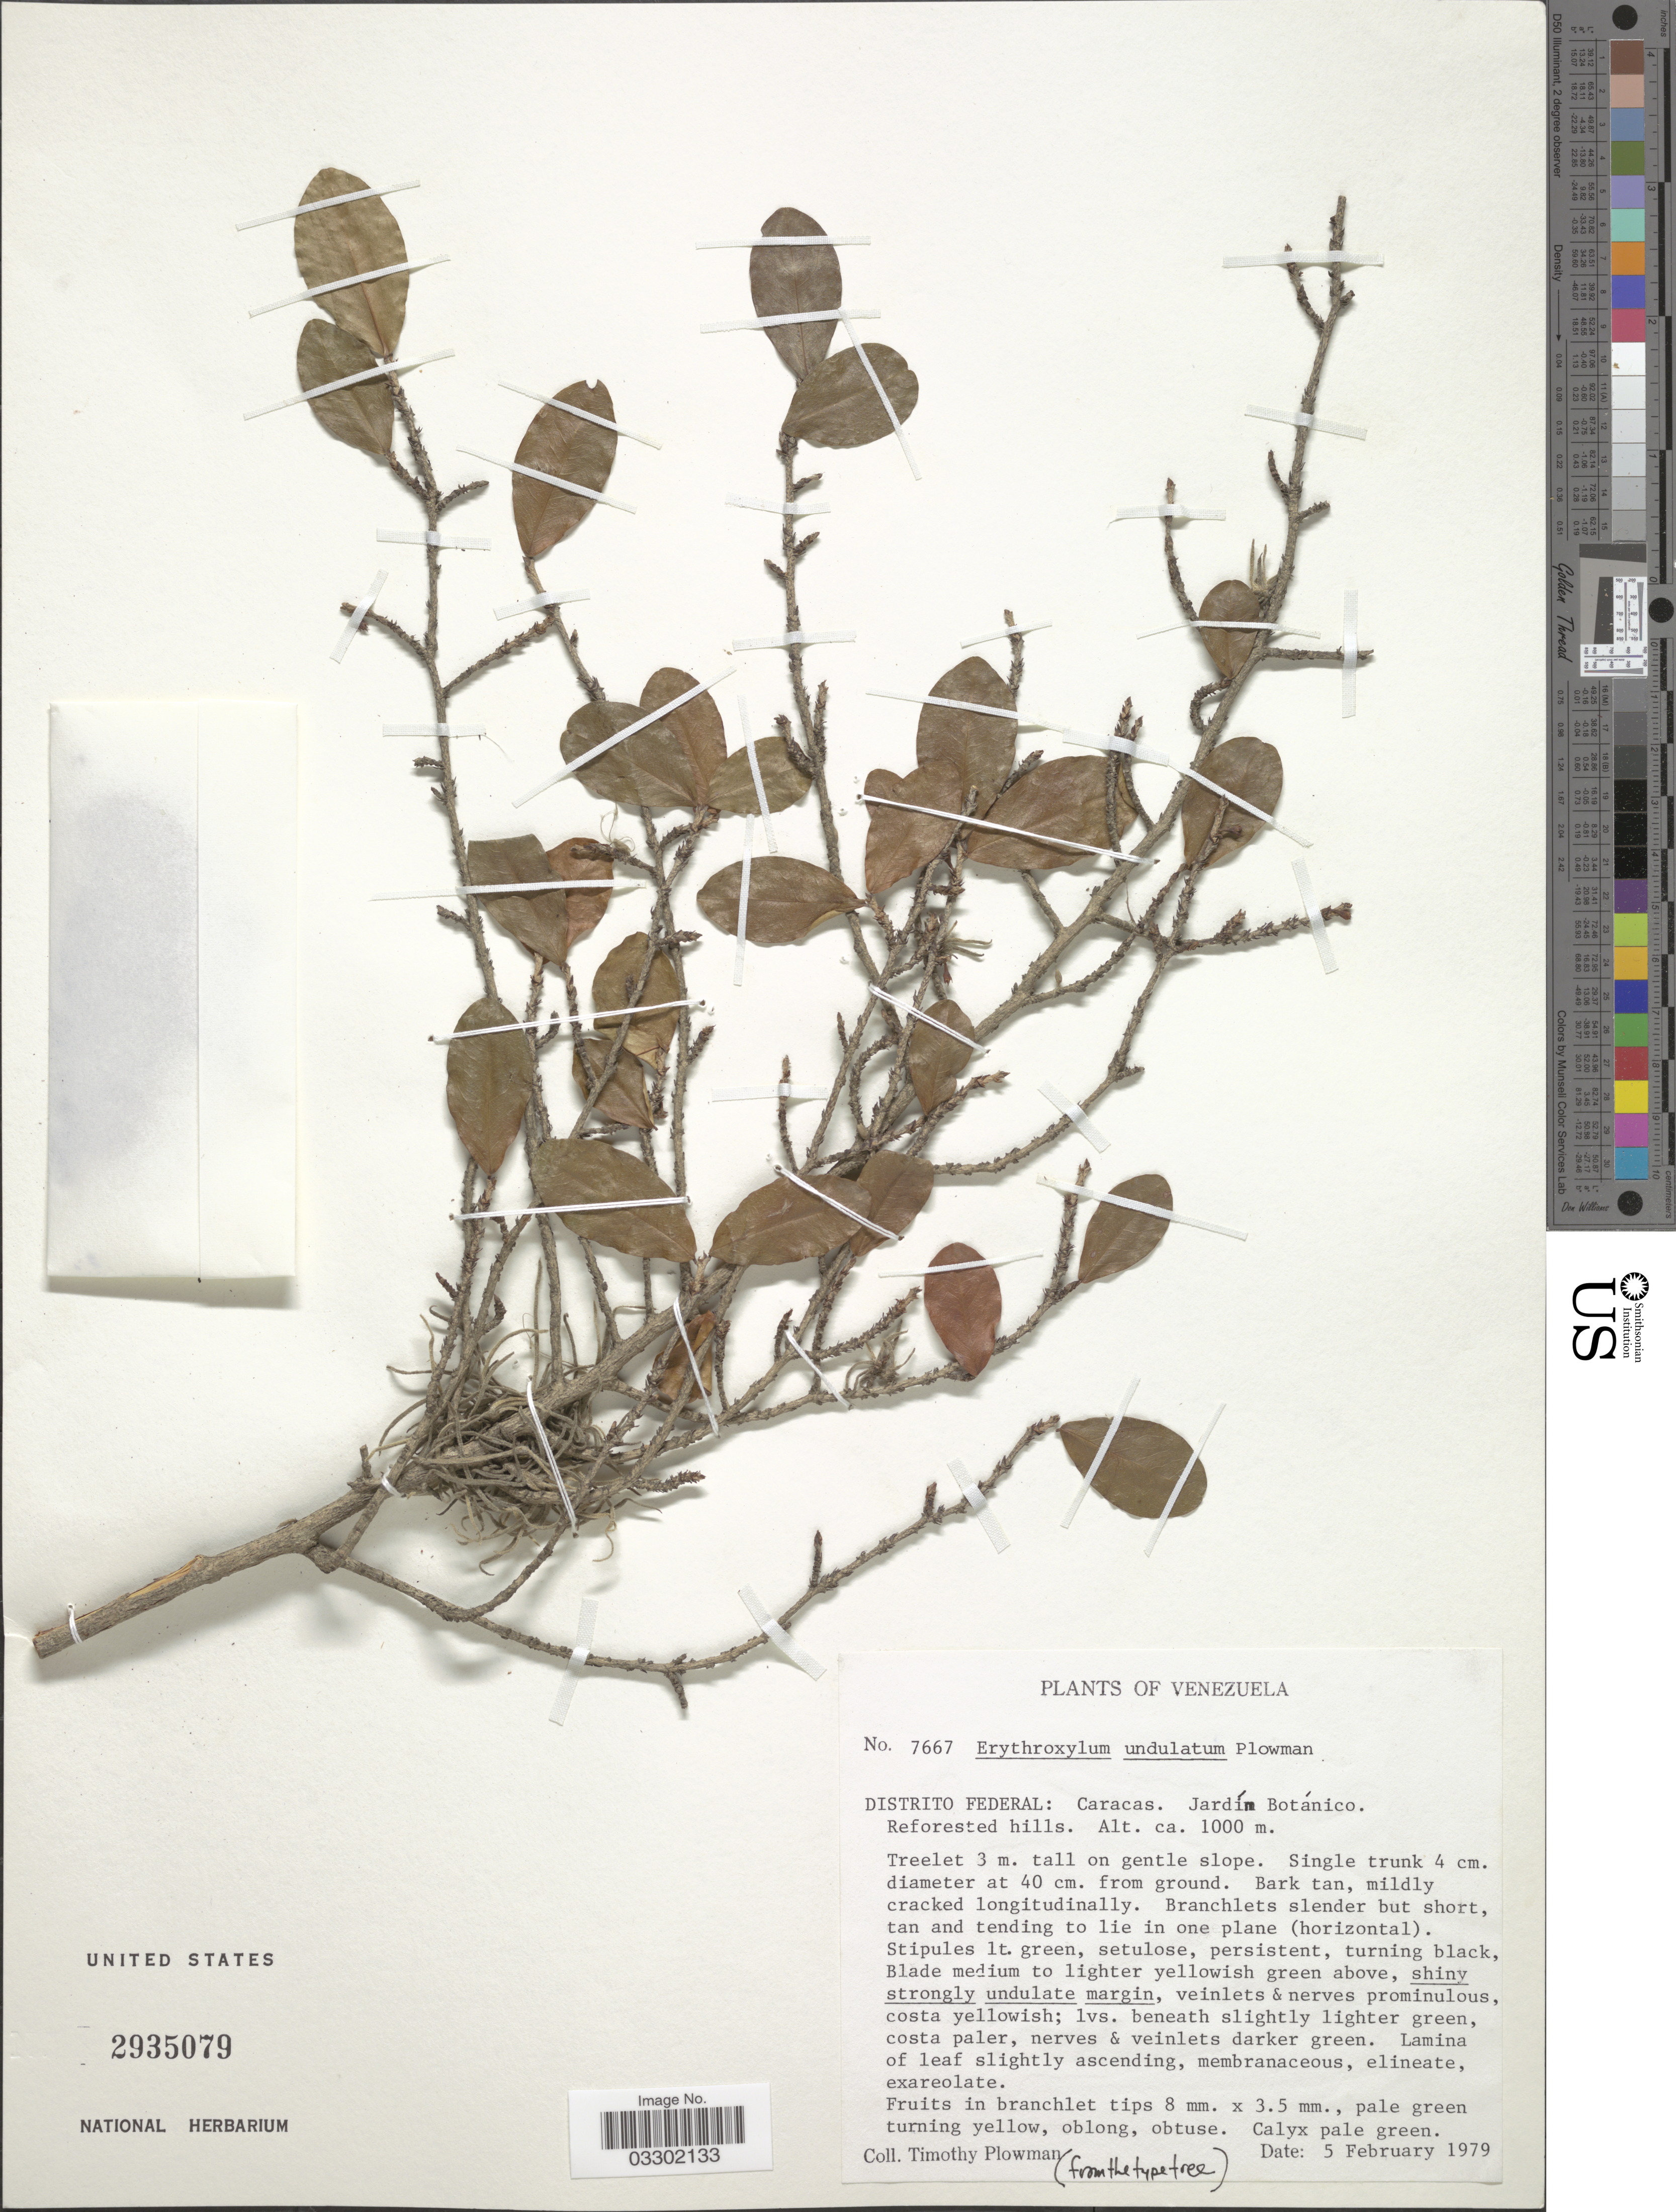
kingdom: Plantae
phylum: Tracheophyta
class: Magnoliopsida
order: Malpighiales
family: Erythroxylaceae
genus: Erythroxylum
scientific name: Erythroxylum undulatum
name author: Plowman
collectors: T. Plowman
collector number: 7667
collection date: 1979-02-05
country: Venezuela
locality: Distrito Federal: Caracas. Jardín Botánico.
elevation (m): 1000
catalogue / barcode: US 2935079